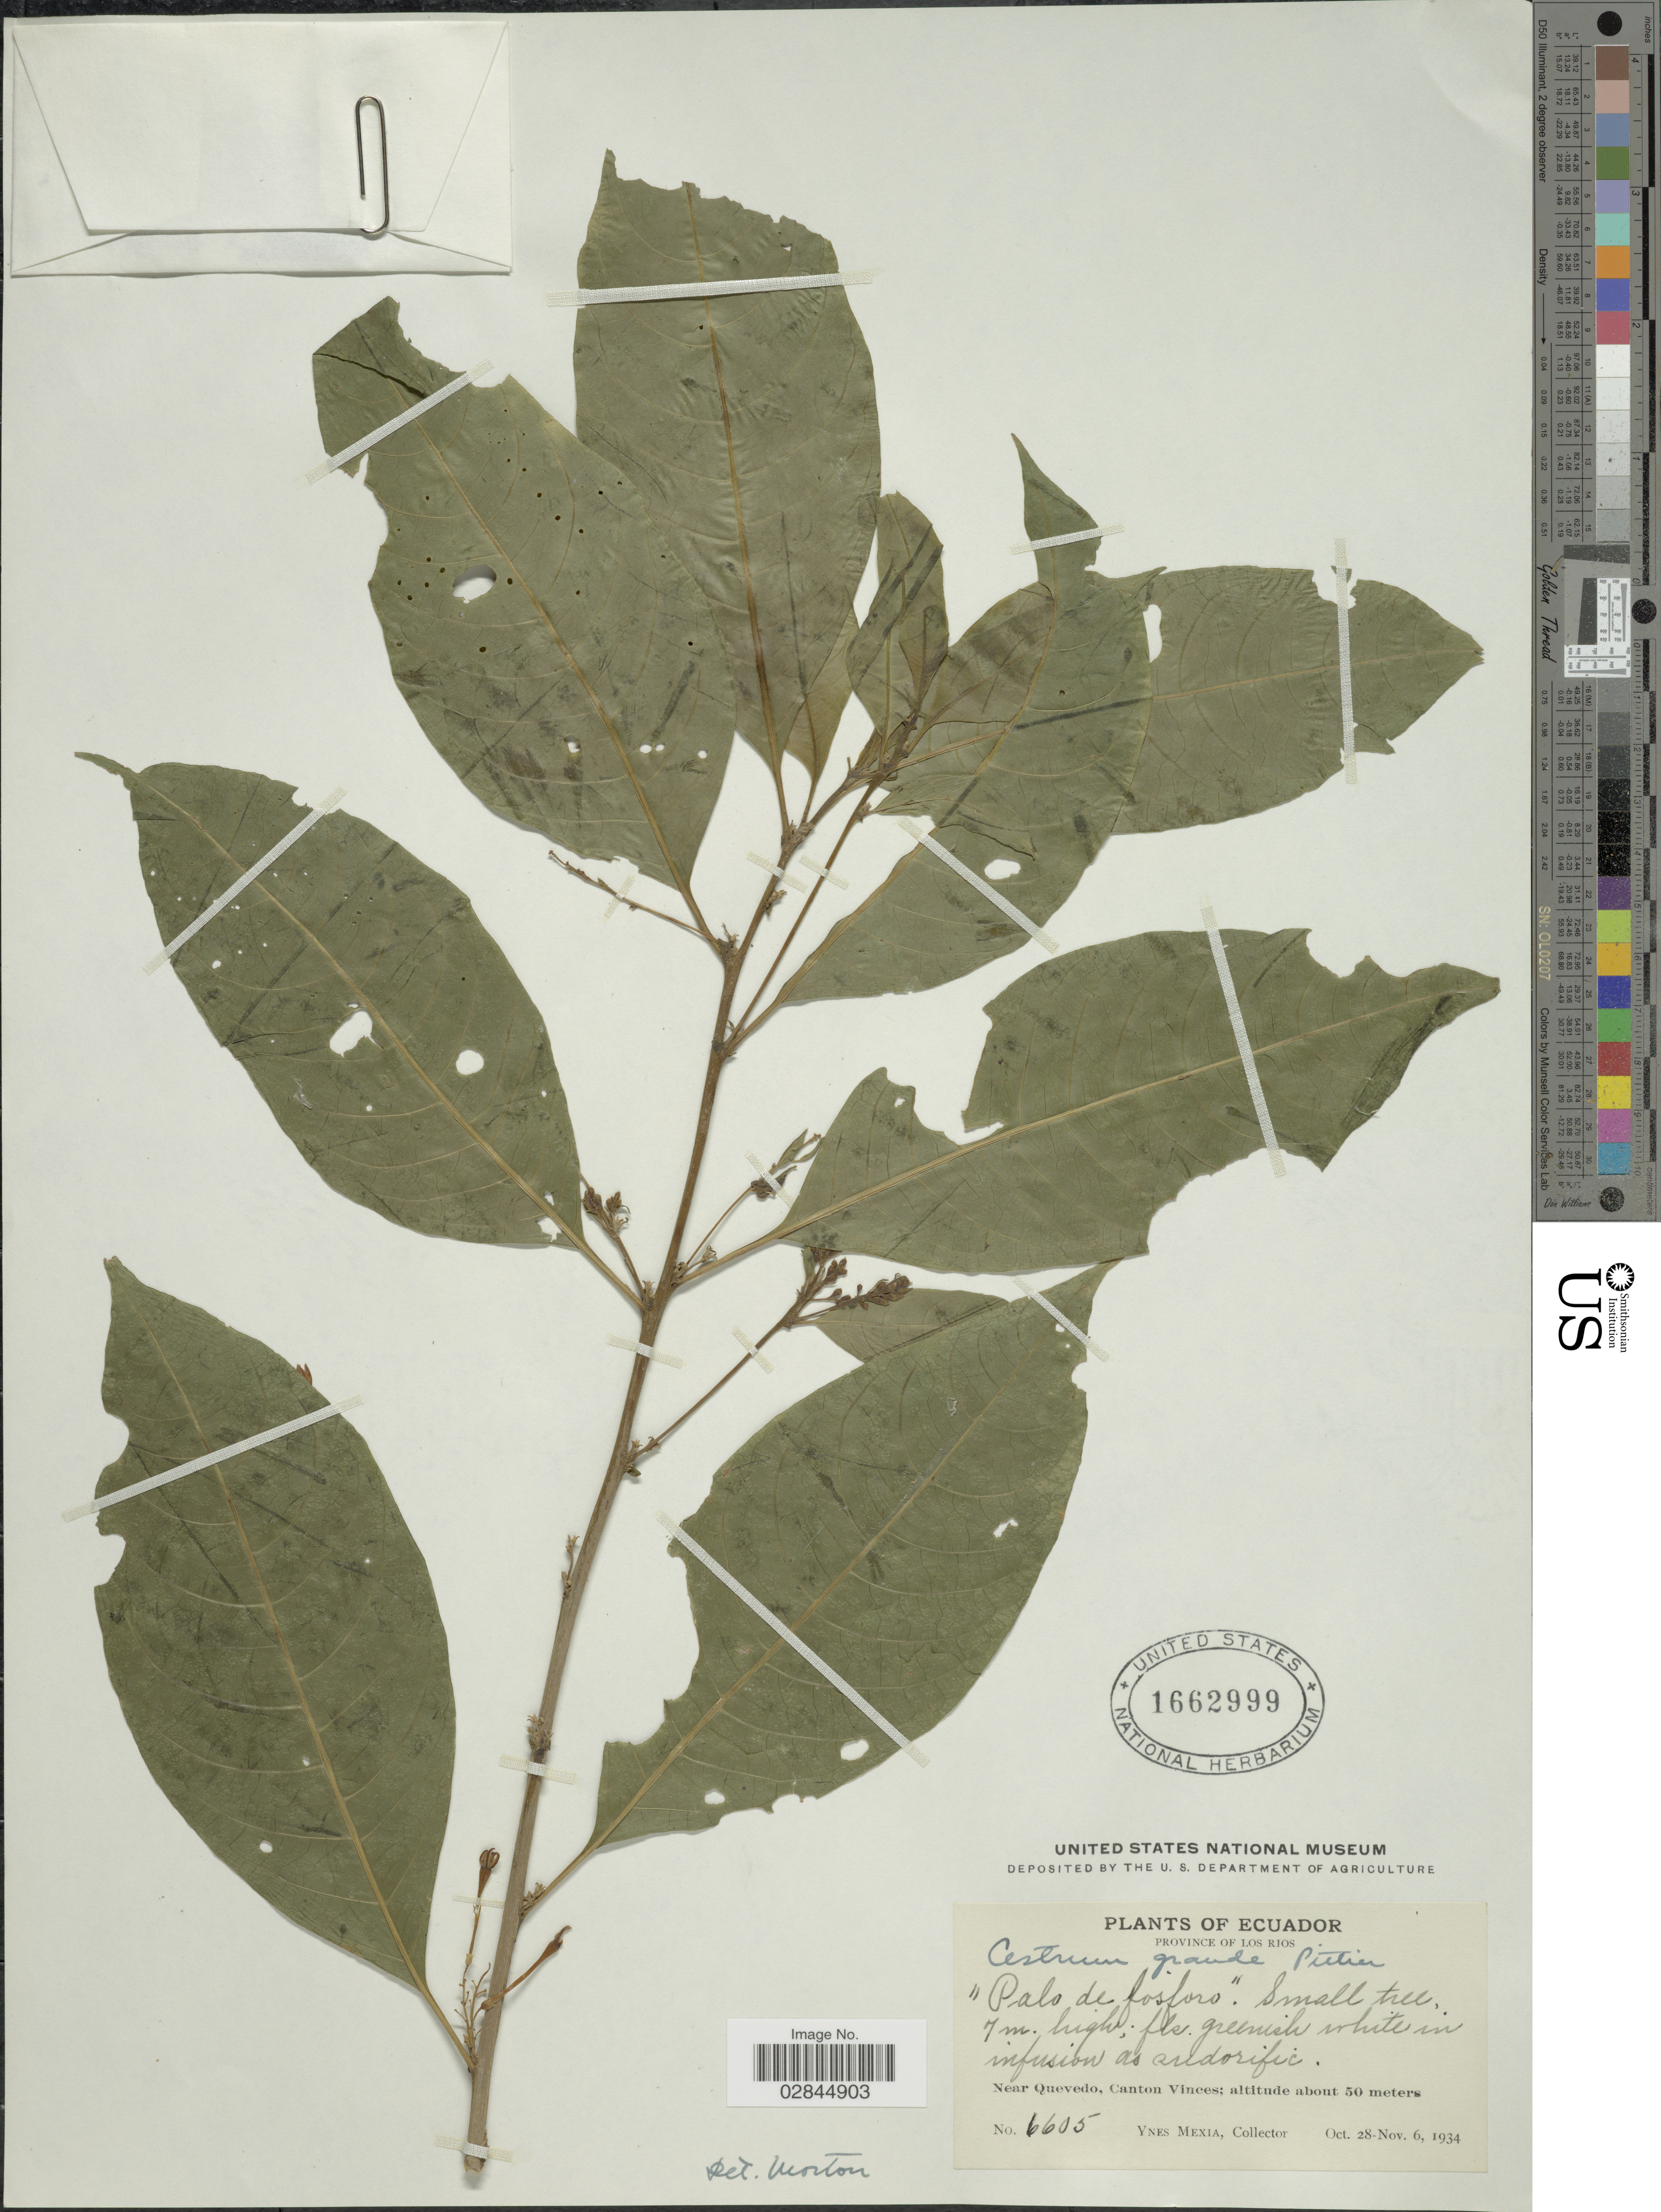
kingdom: Plantae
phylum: Tracheophyta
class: Magnoliopsida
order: Solanales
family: Solanaceae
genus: Cestrum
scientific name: Cestrum racemosum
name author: Ruiz & Pav.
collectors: Y. Mexia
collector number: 6605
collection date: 1934-10-28/1934-11-06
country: Ecuador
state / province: Los Ríos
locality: Near Quevedo, Canton Vinces.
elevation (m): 50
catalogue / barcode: US 1662999